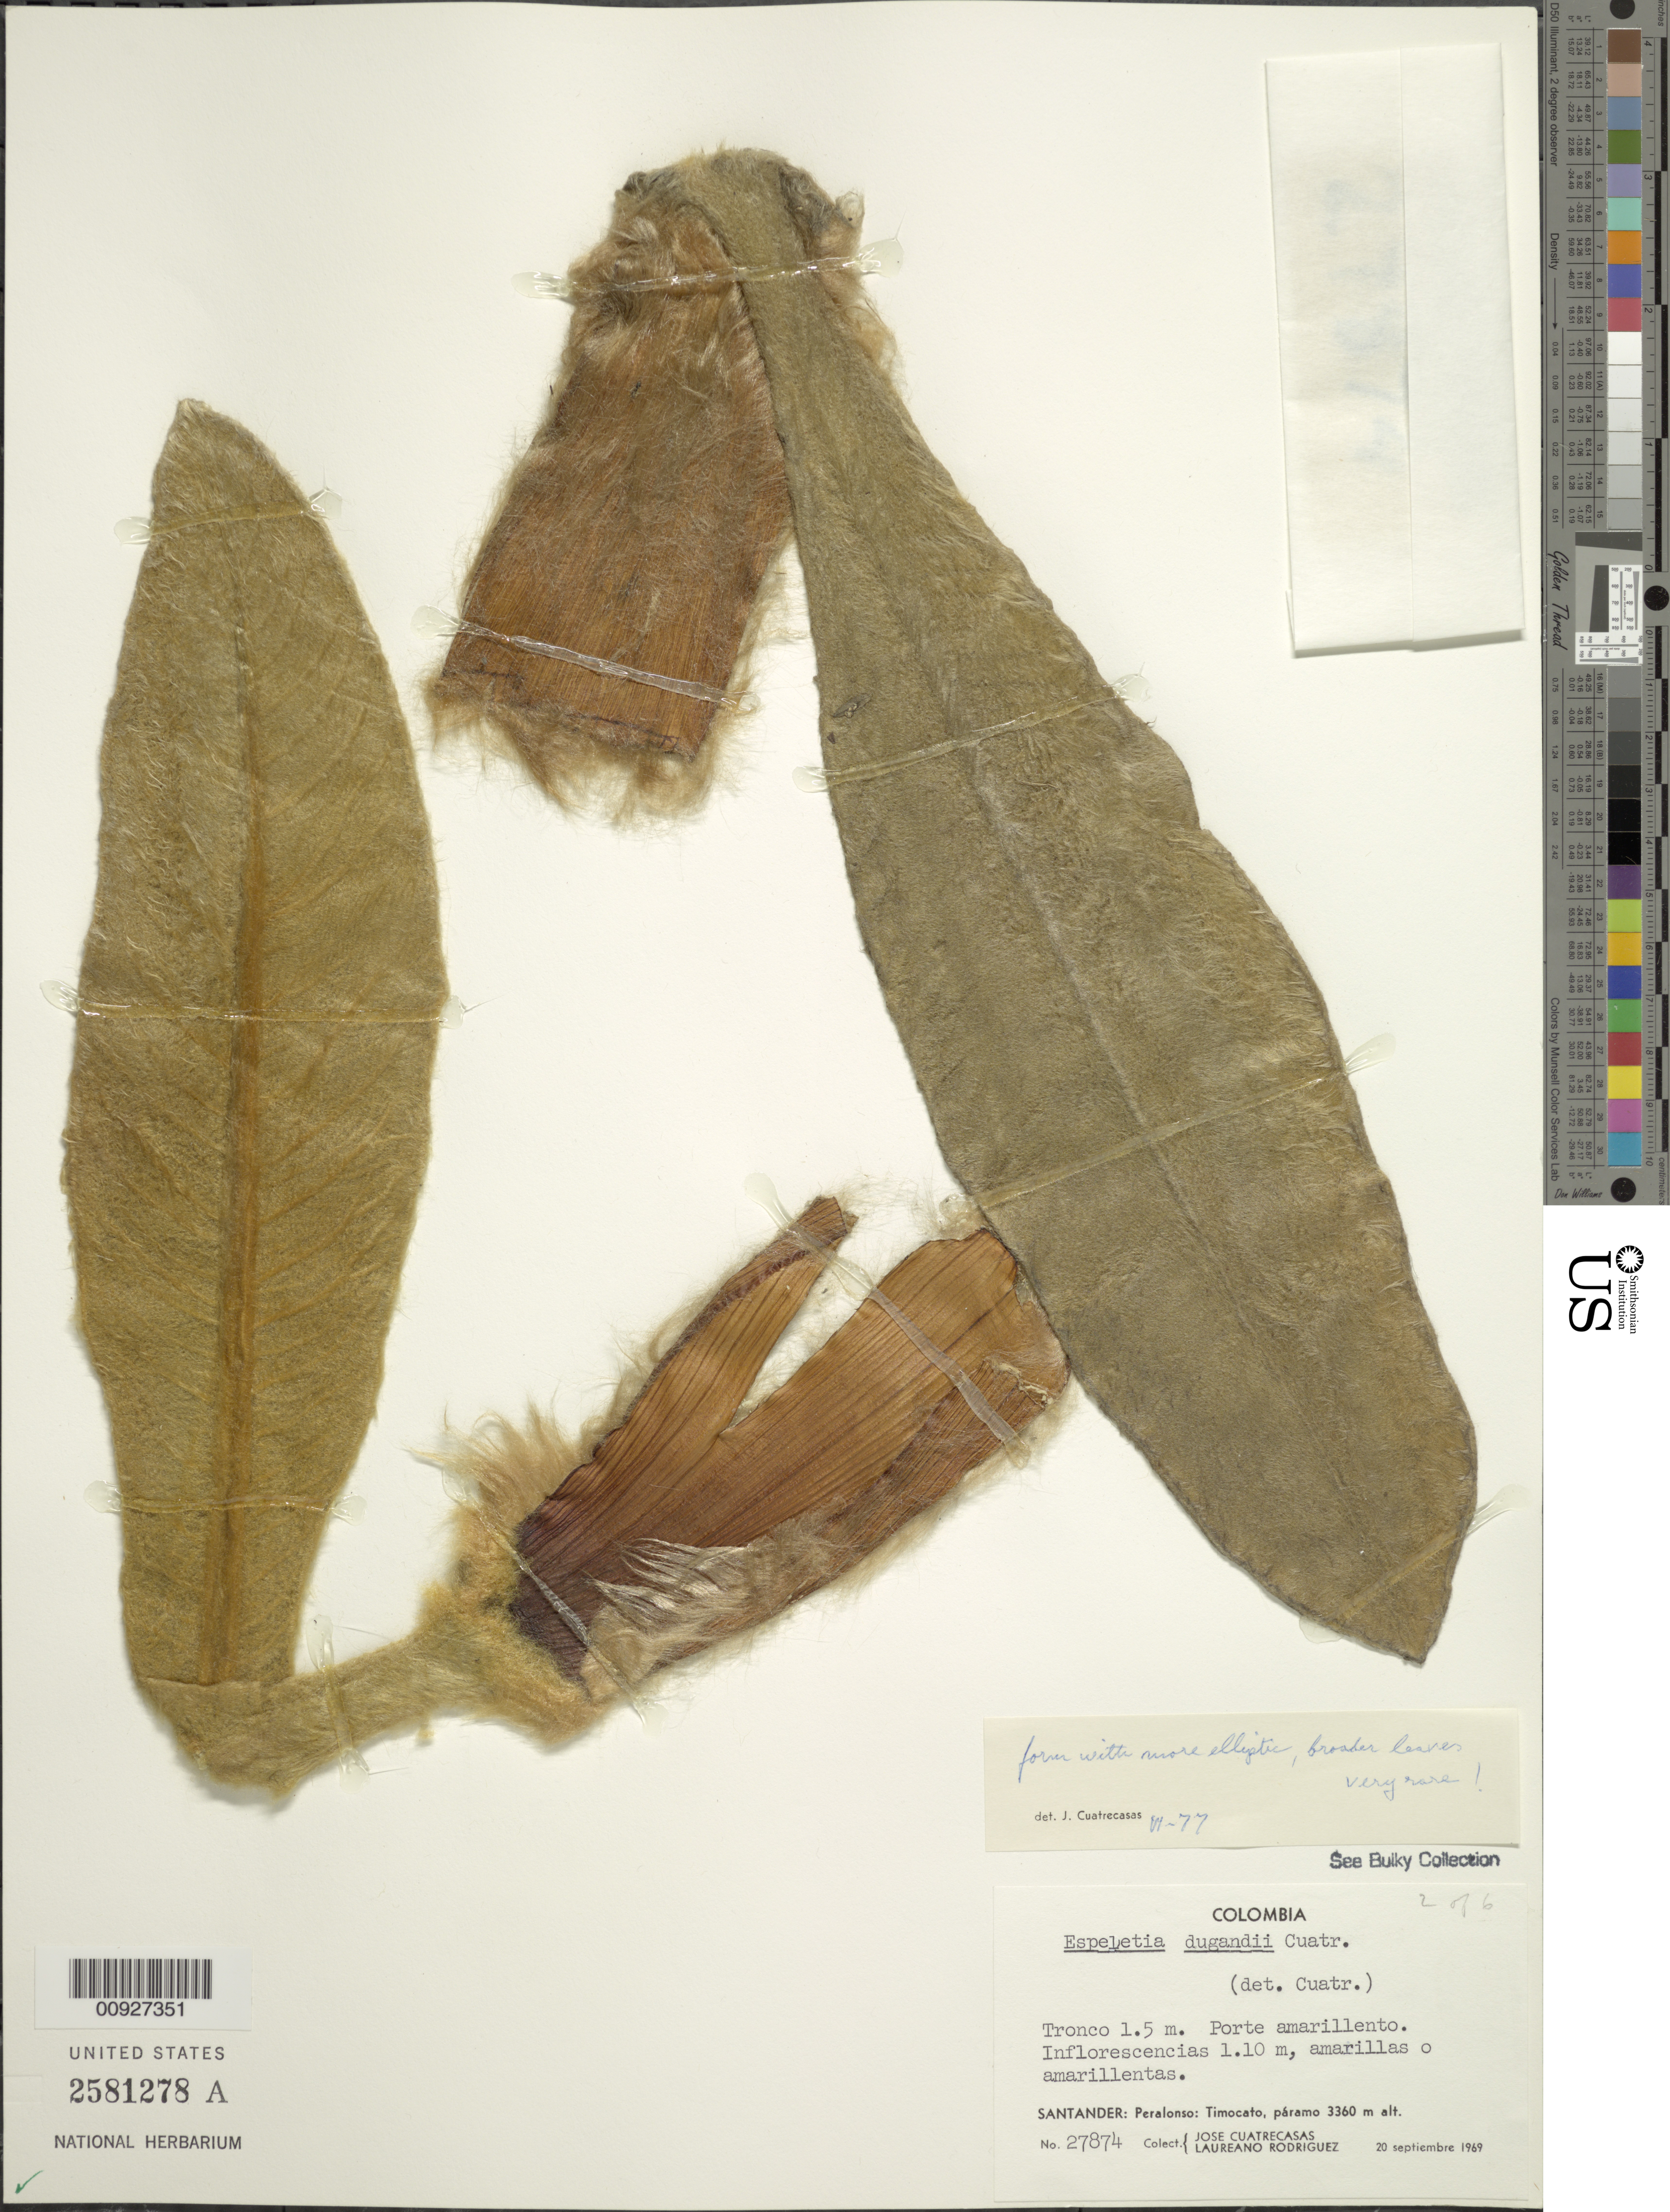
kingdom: Plantae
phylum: Tracheophyta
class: Magnoliopsida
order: Asterales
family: Asteraceae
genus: Espeletia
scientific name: Espeletia dugandii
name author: Cuatrec.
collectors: J. Cuatrecasas & L. Rodriguez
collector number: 27874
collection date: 1969-09-20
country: Colombia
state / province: Santander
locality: Peralonso: Timocato.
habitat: Páramo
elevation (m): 3360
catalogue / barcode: US 2581278A